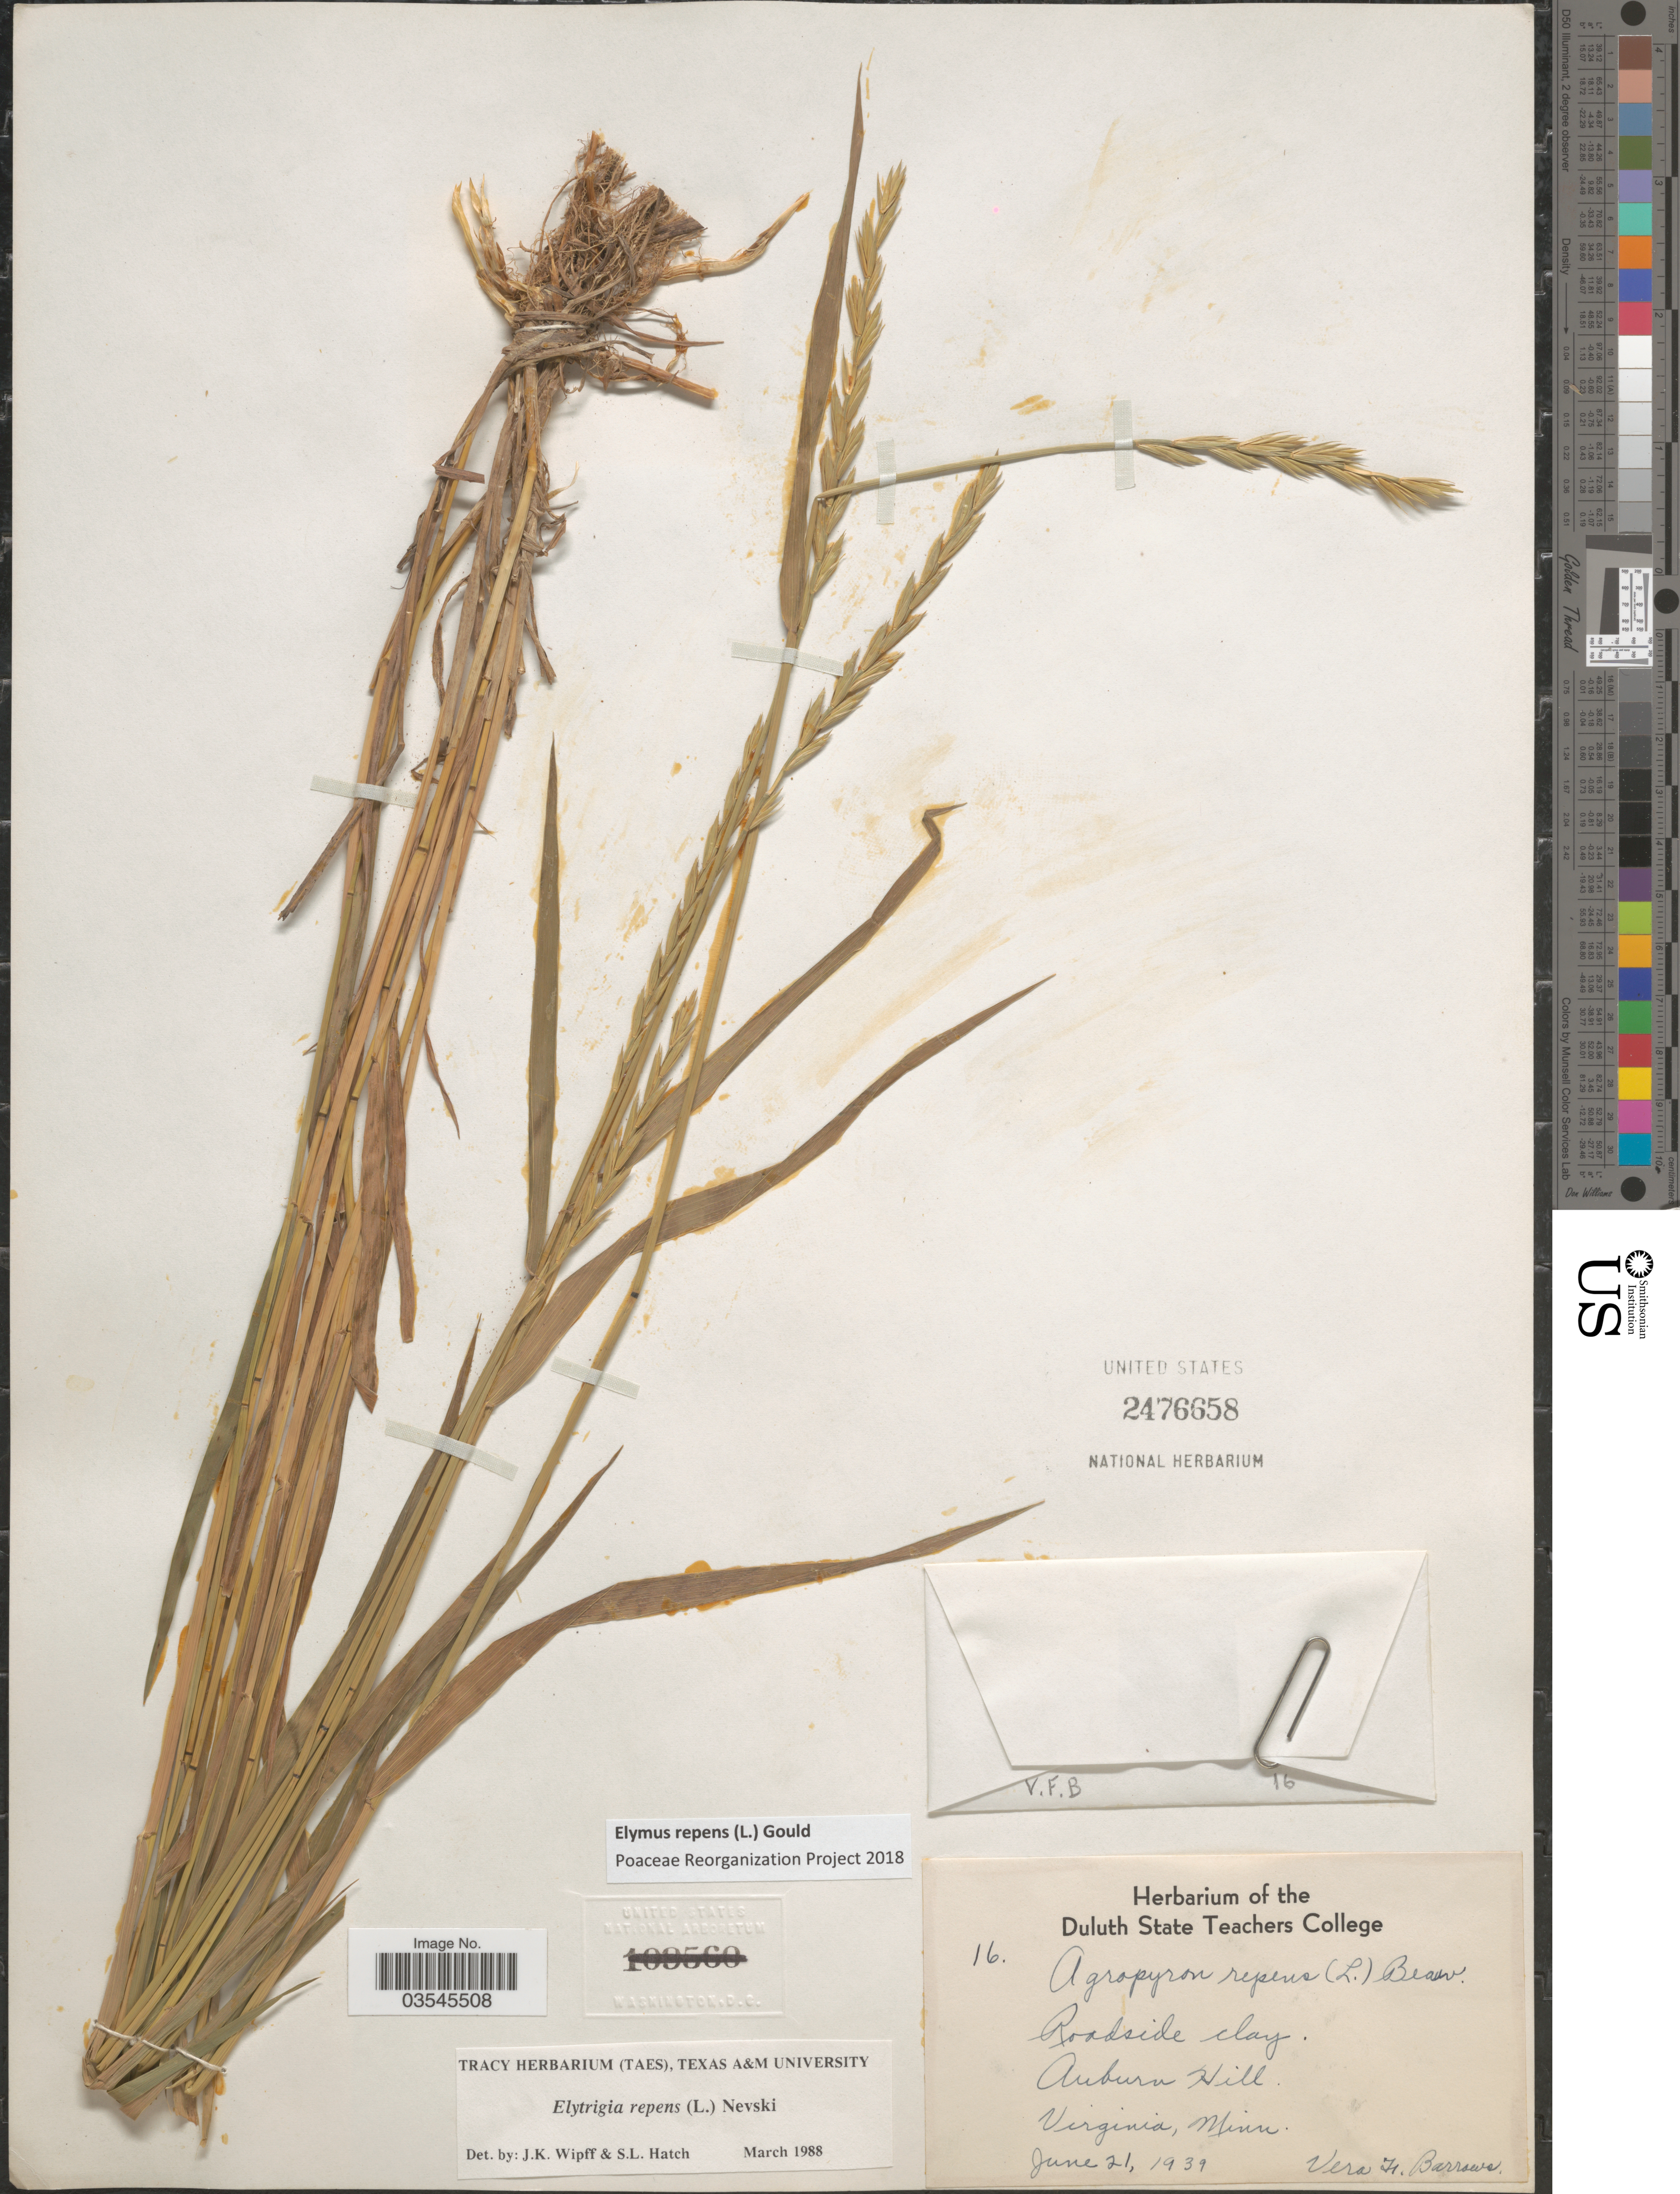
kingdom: Plantae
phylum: Tracheophyta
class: Liliopsida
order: Poales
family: Poaceae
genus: Elymus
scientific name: Elymus repens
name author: (L.) Gould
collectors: -. Barrows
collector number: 16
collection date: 1939-06-21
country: United States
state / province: Minnesota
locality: Roadside. Auburn Hill. Virginia.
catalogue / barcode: US 2476658